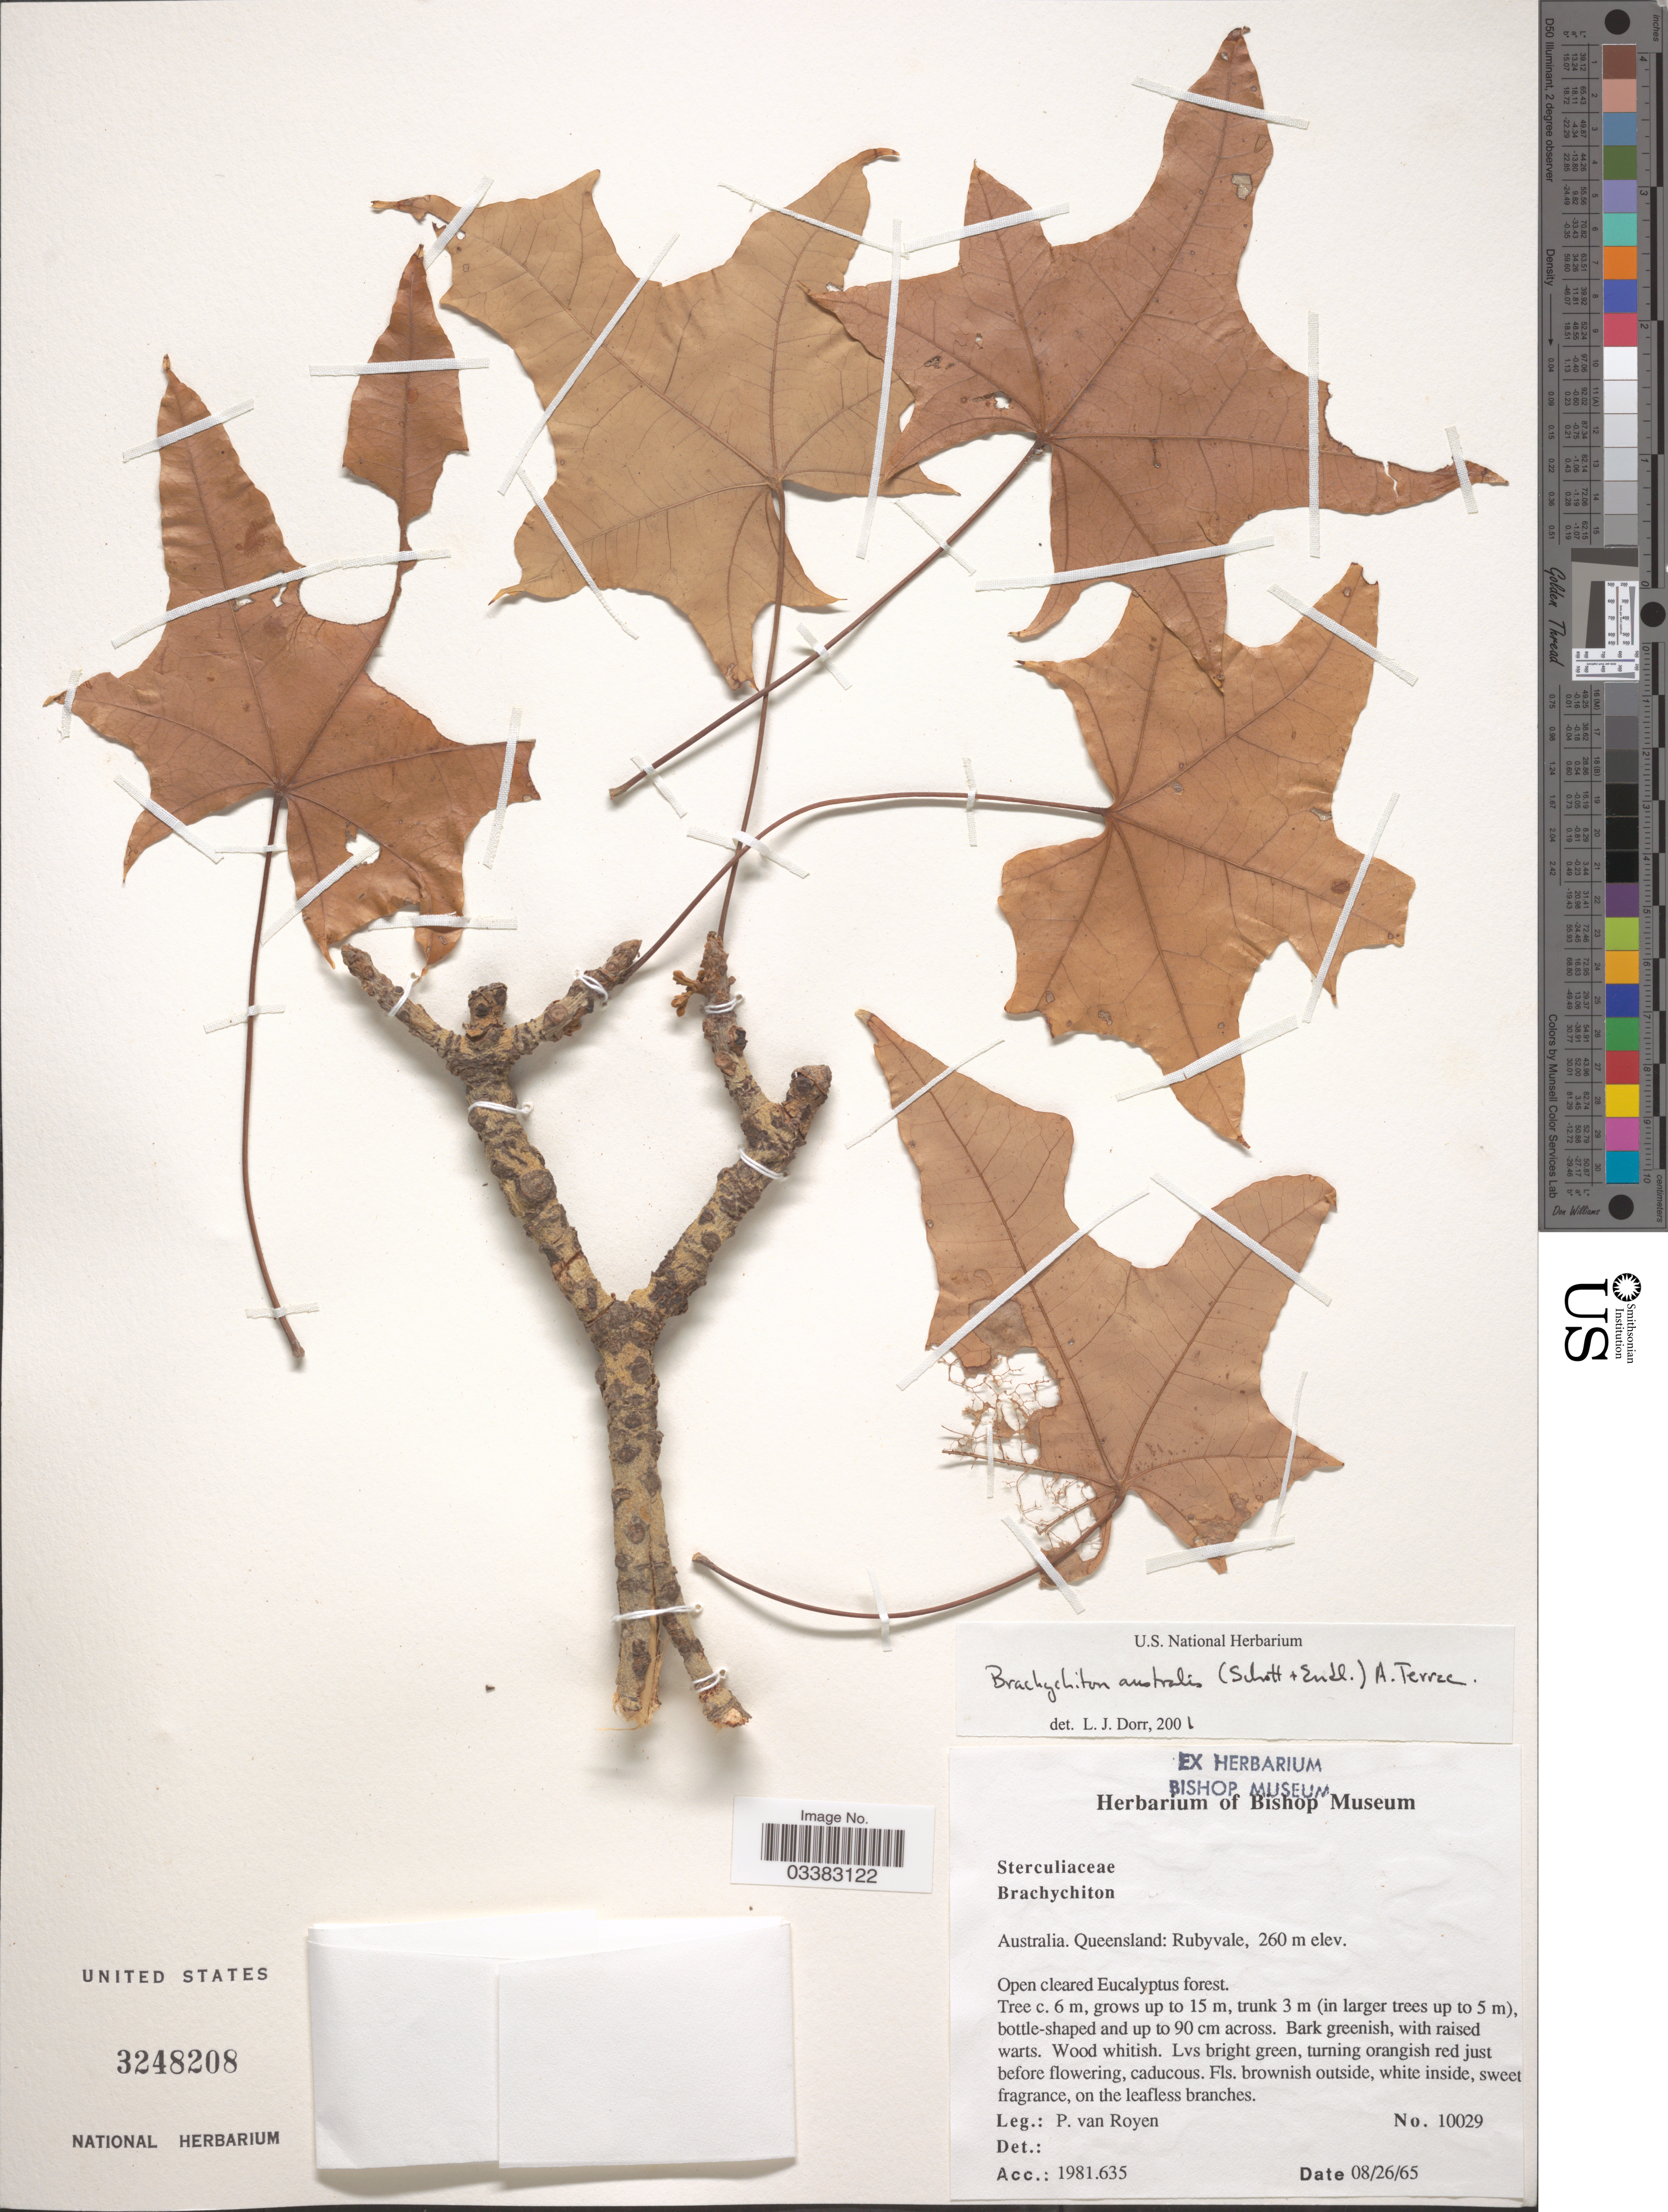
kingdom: Plantae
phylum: Tracheophyta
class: Magnoliopsida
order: Malvales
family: Malvaceae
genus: Brachychiton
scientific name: Brachychiton australis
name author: (Schott & Endl.) A. Terracc.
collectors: P. van Royen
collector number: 10029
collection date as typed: Transcribed d/m/y: 26/8/65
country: Australia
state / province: Queensland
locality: Rubyvale.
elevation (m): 260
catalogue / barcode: US 3248208